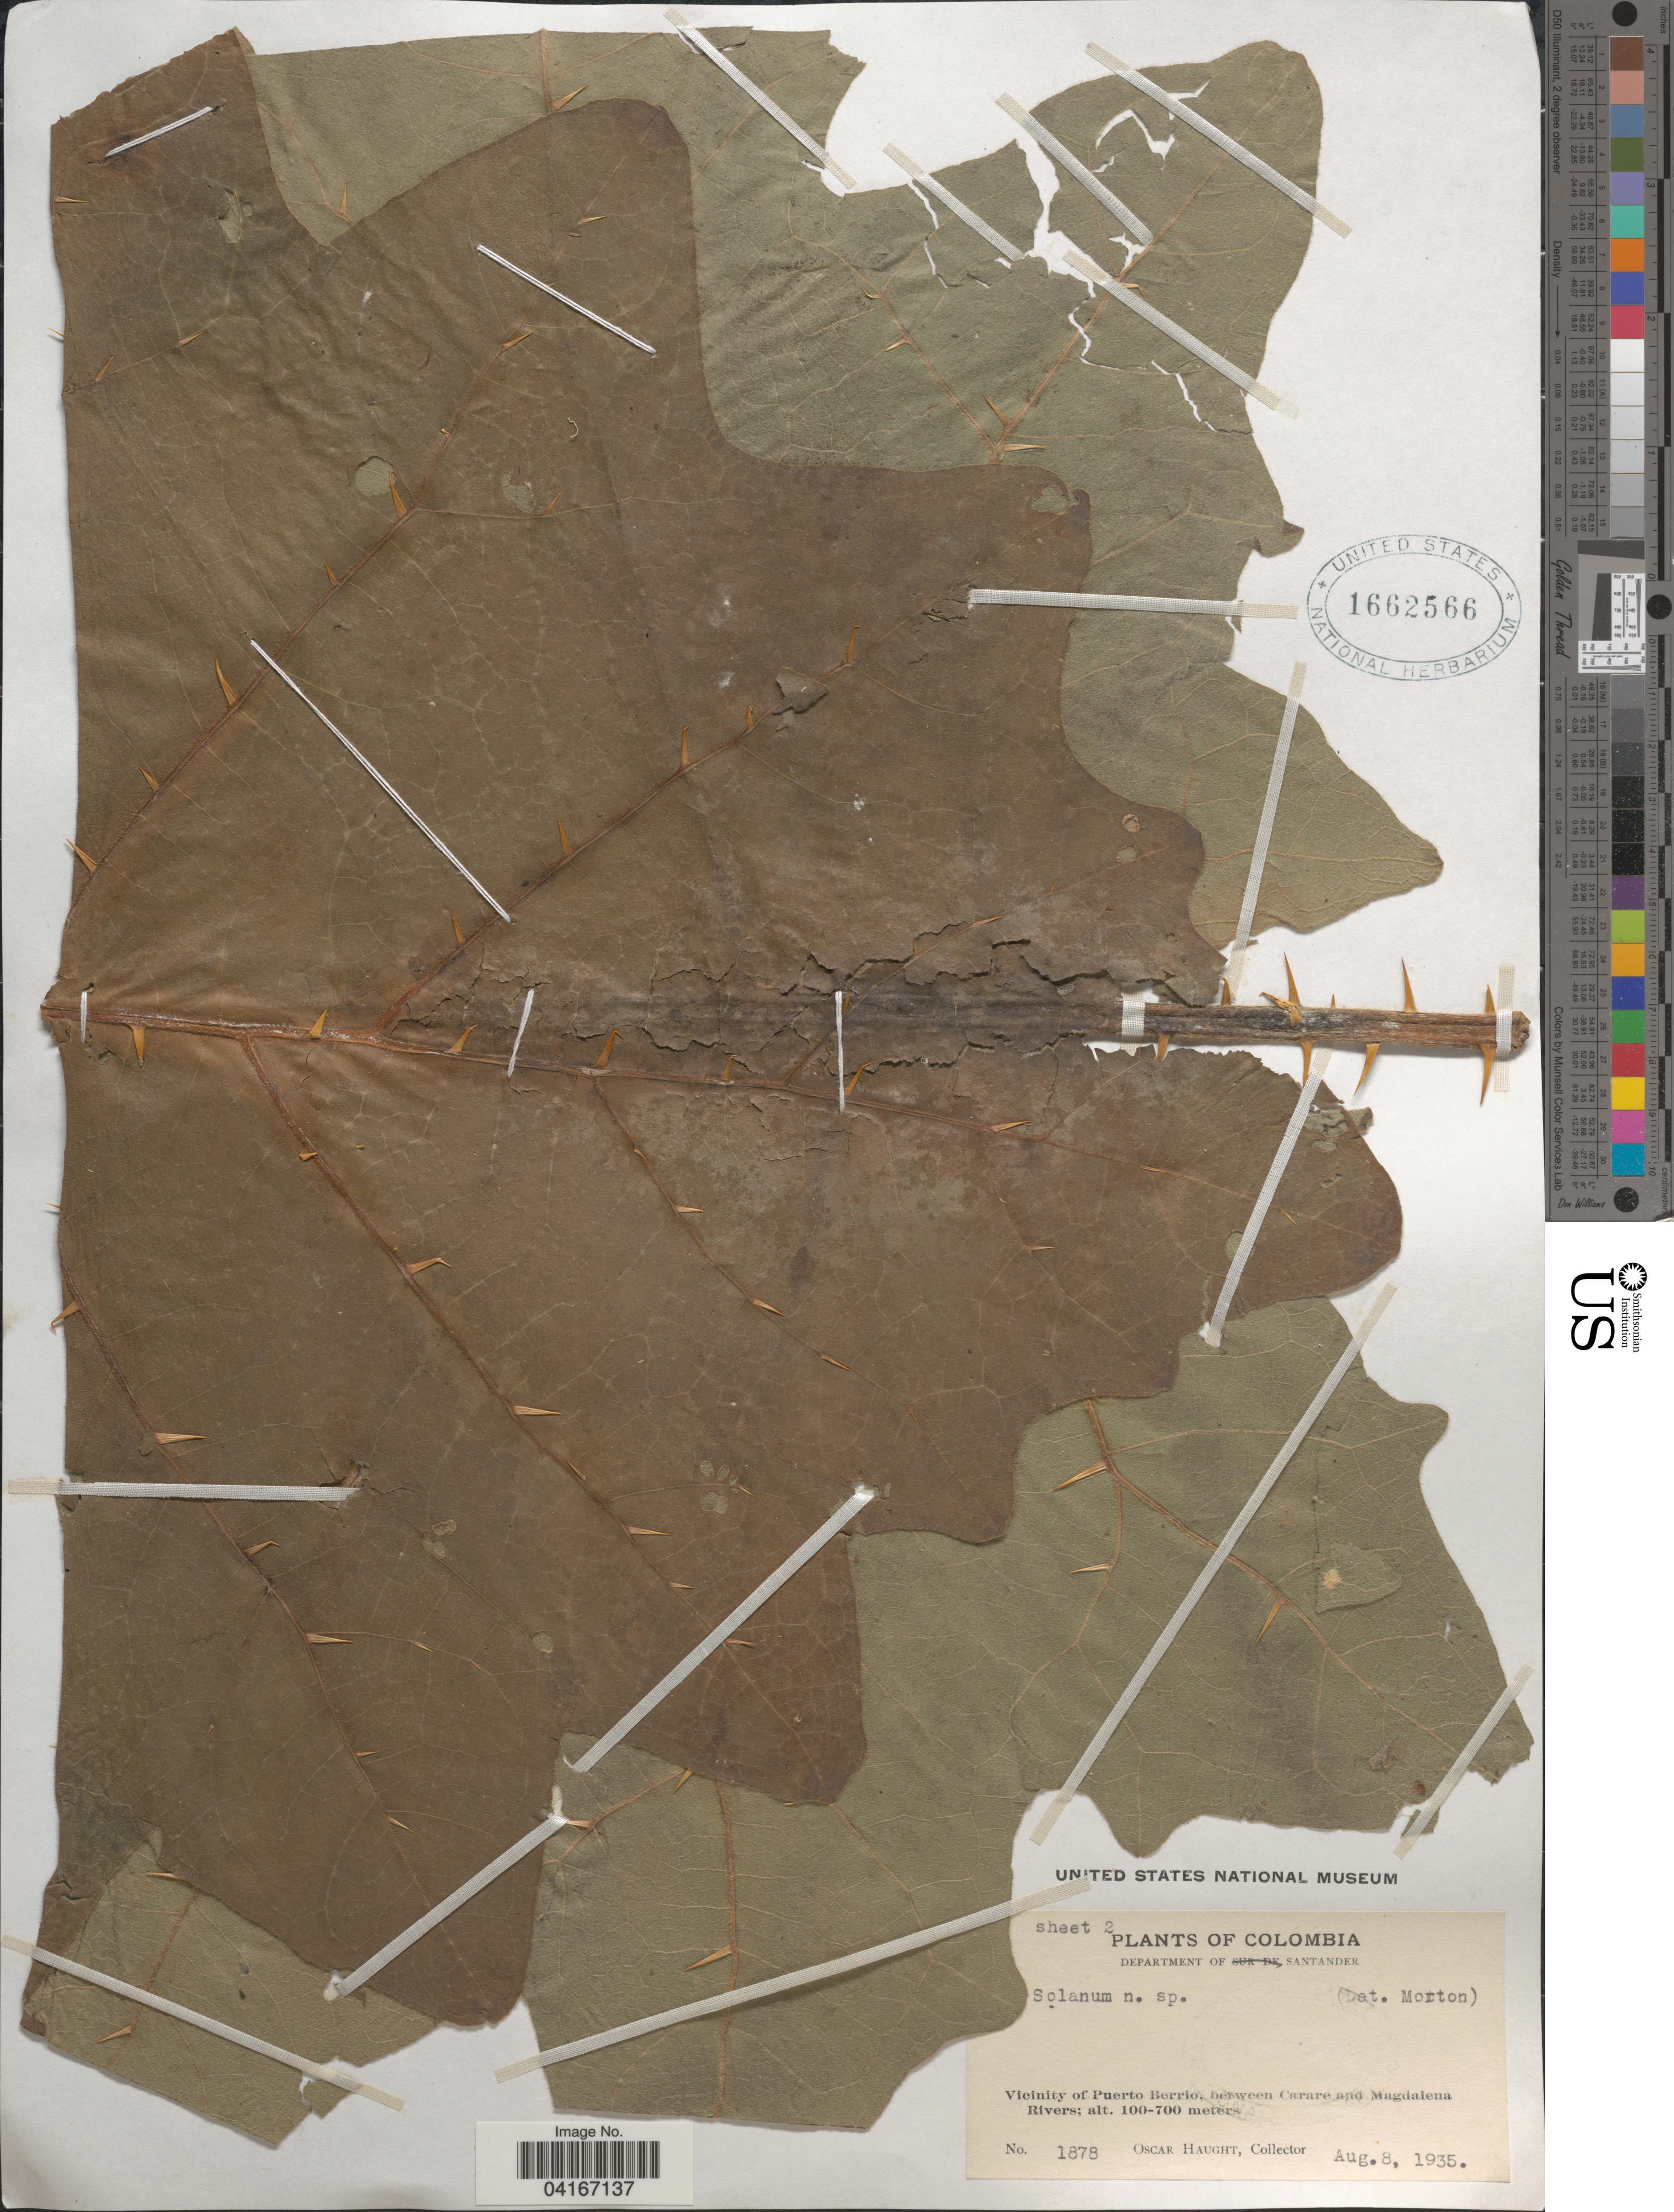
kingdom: Plantae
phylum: Tracheophyta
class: Magnoliopsida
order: Solanales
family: Solanaceae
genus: Solanum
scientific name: Solanum (Leptostemonum) sp.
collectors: O. L. Haught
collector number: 1878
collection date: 1935-08-08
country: Colombia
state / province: Santander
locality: Department of Santander. Vicinity of Puerto Berrio, between Carare and Magdalena Rivers.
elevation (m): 100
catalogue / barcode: US 1662566